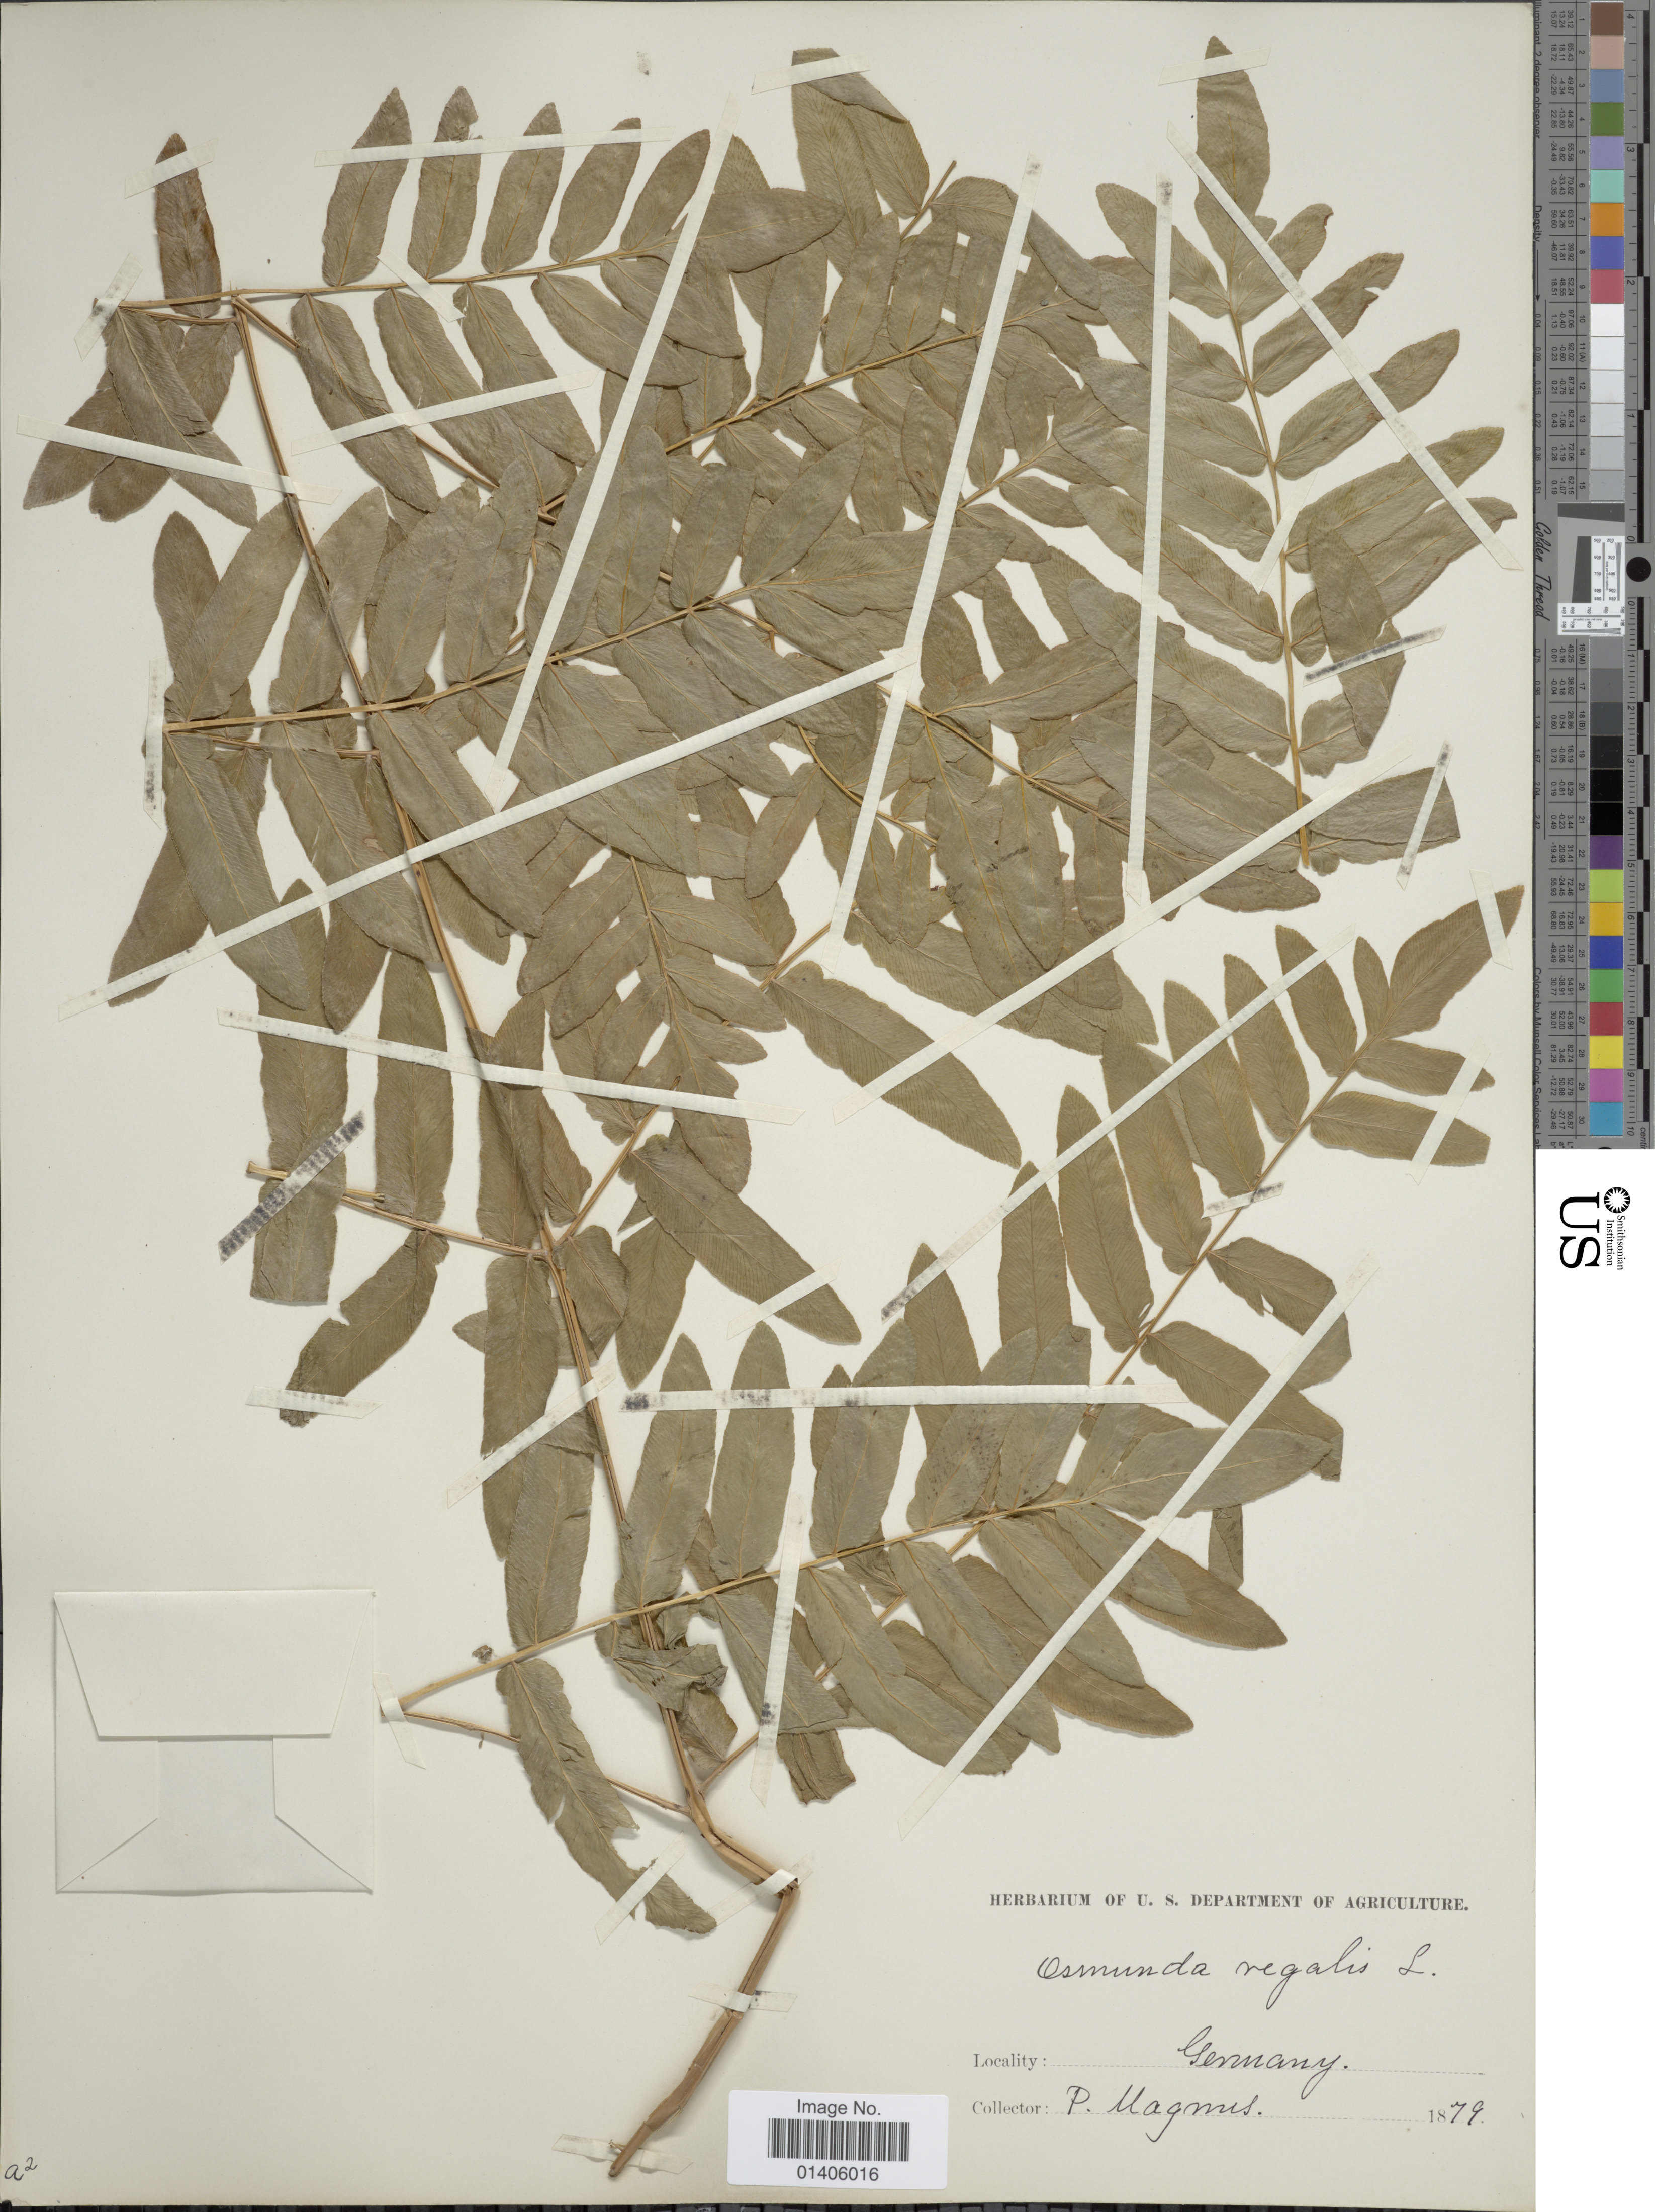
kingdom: Plantae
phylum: Tracheophyta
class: Polypodiopsida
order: Osmundales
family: Osmundaceae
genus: Osmunda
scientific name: Osmunda regalis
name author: L.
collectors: P. W. Magnus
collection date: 1879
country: Germany